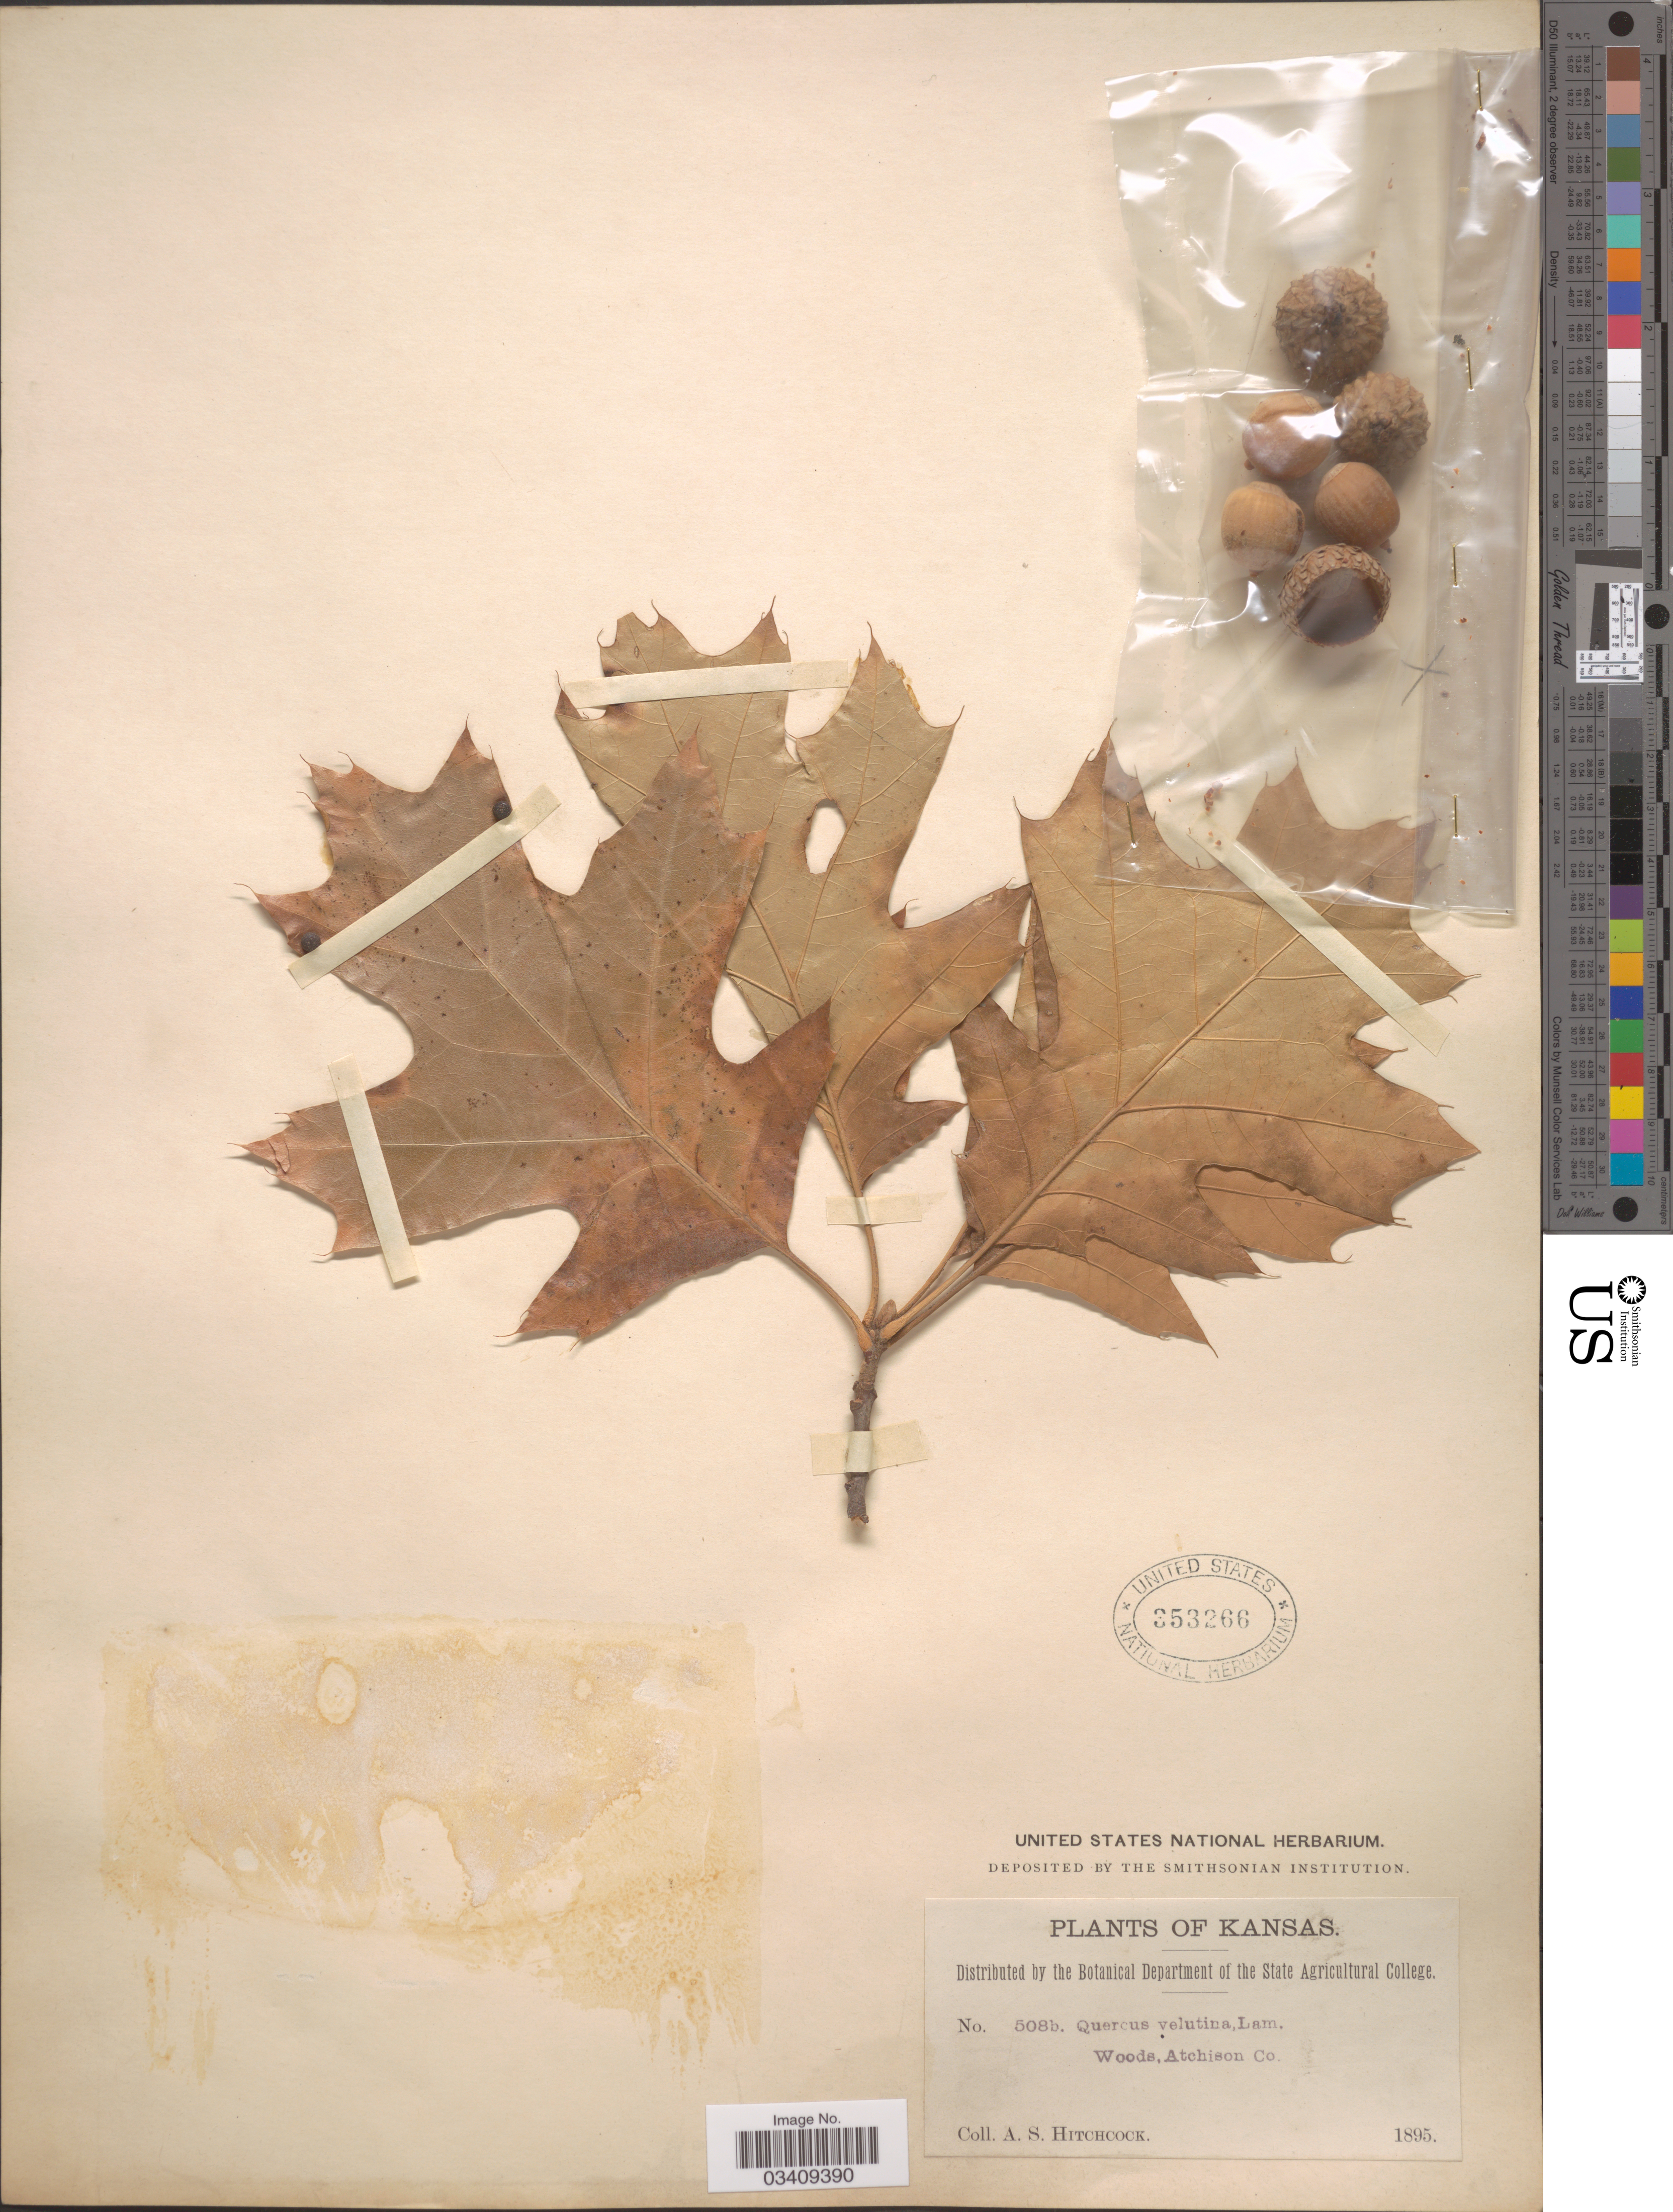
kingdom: Plantae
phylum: Tracheophyta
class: Magnoliopsida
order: Fagales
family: Fagaceae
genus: Quercus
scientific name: Quercus velutina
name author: Lam.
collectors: A. S. Hitchcock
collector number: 508b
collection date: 1895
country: United States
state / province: Kansas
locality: Woods, Atchison Co.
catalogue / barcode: US 353266